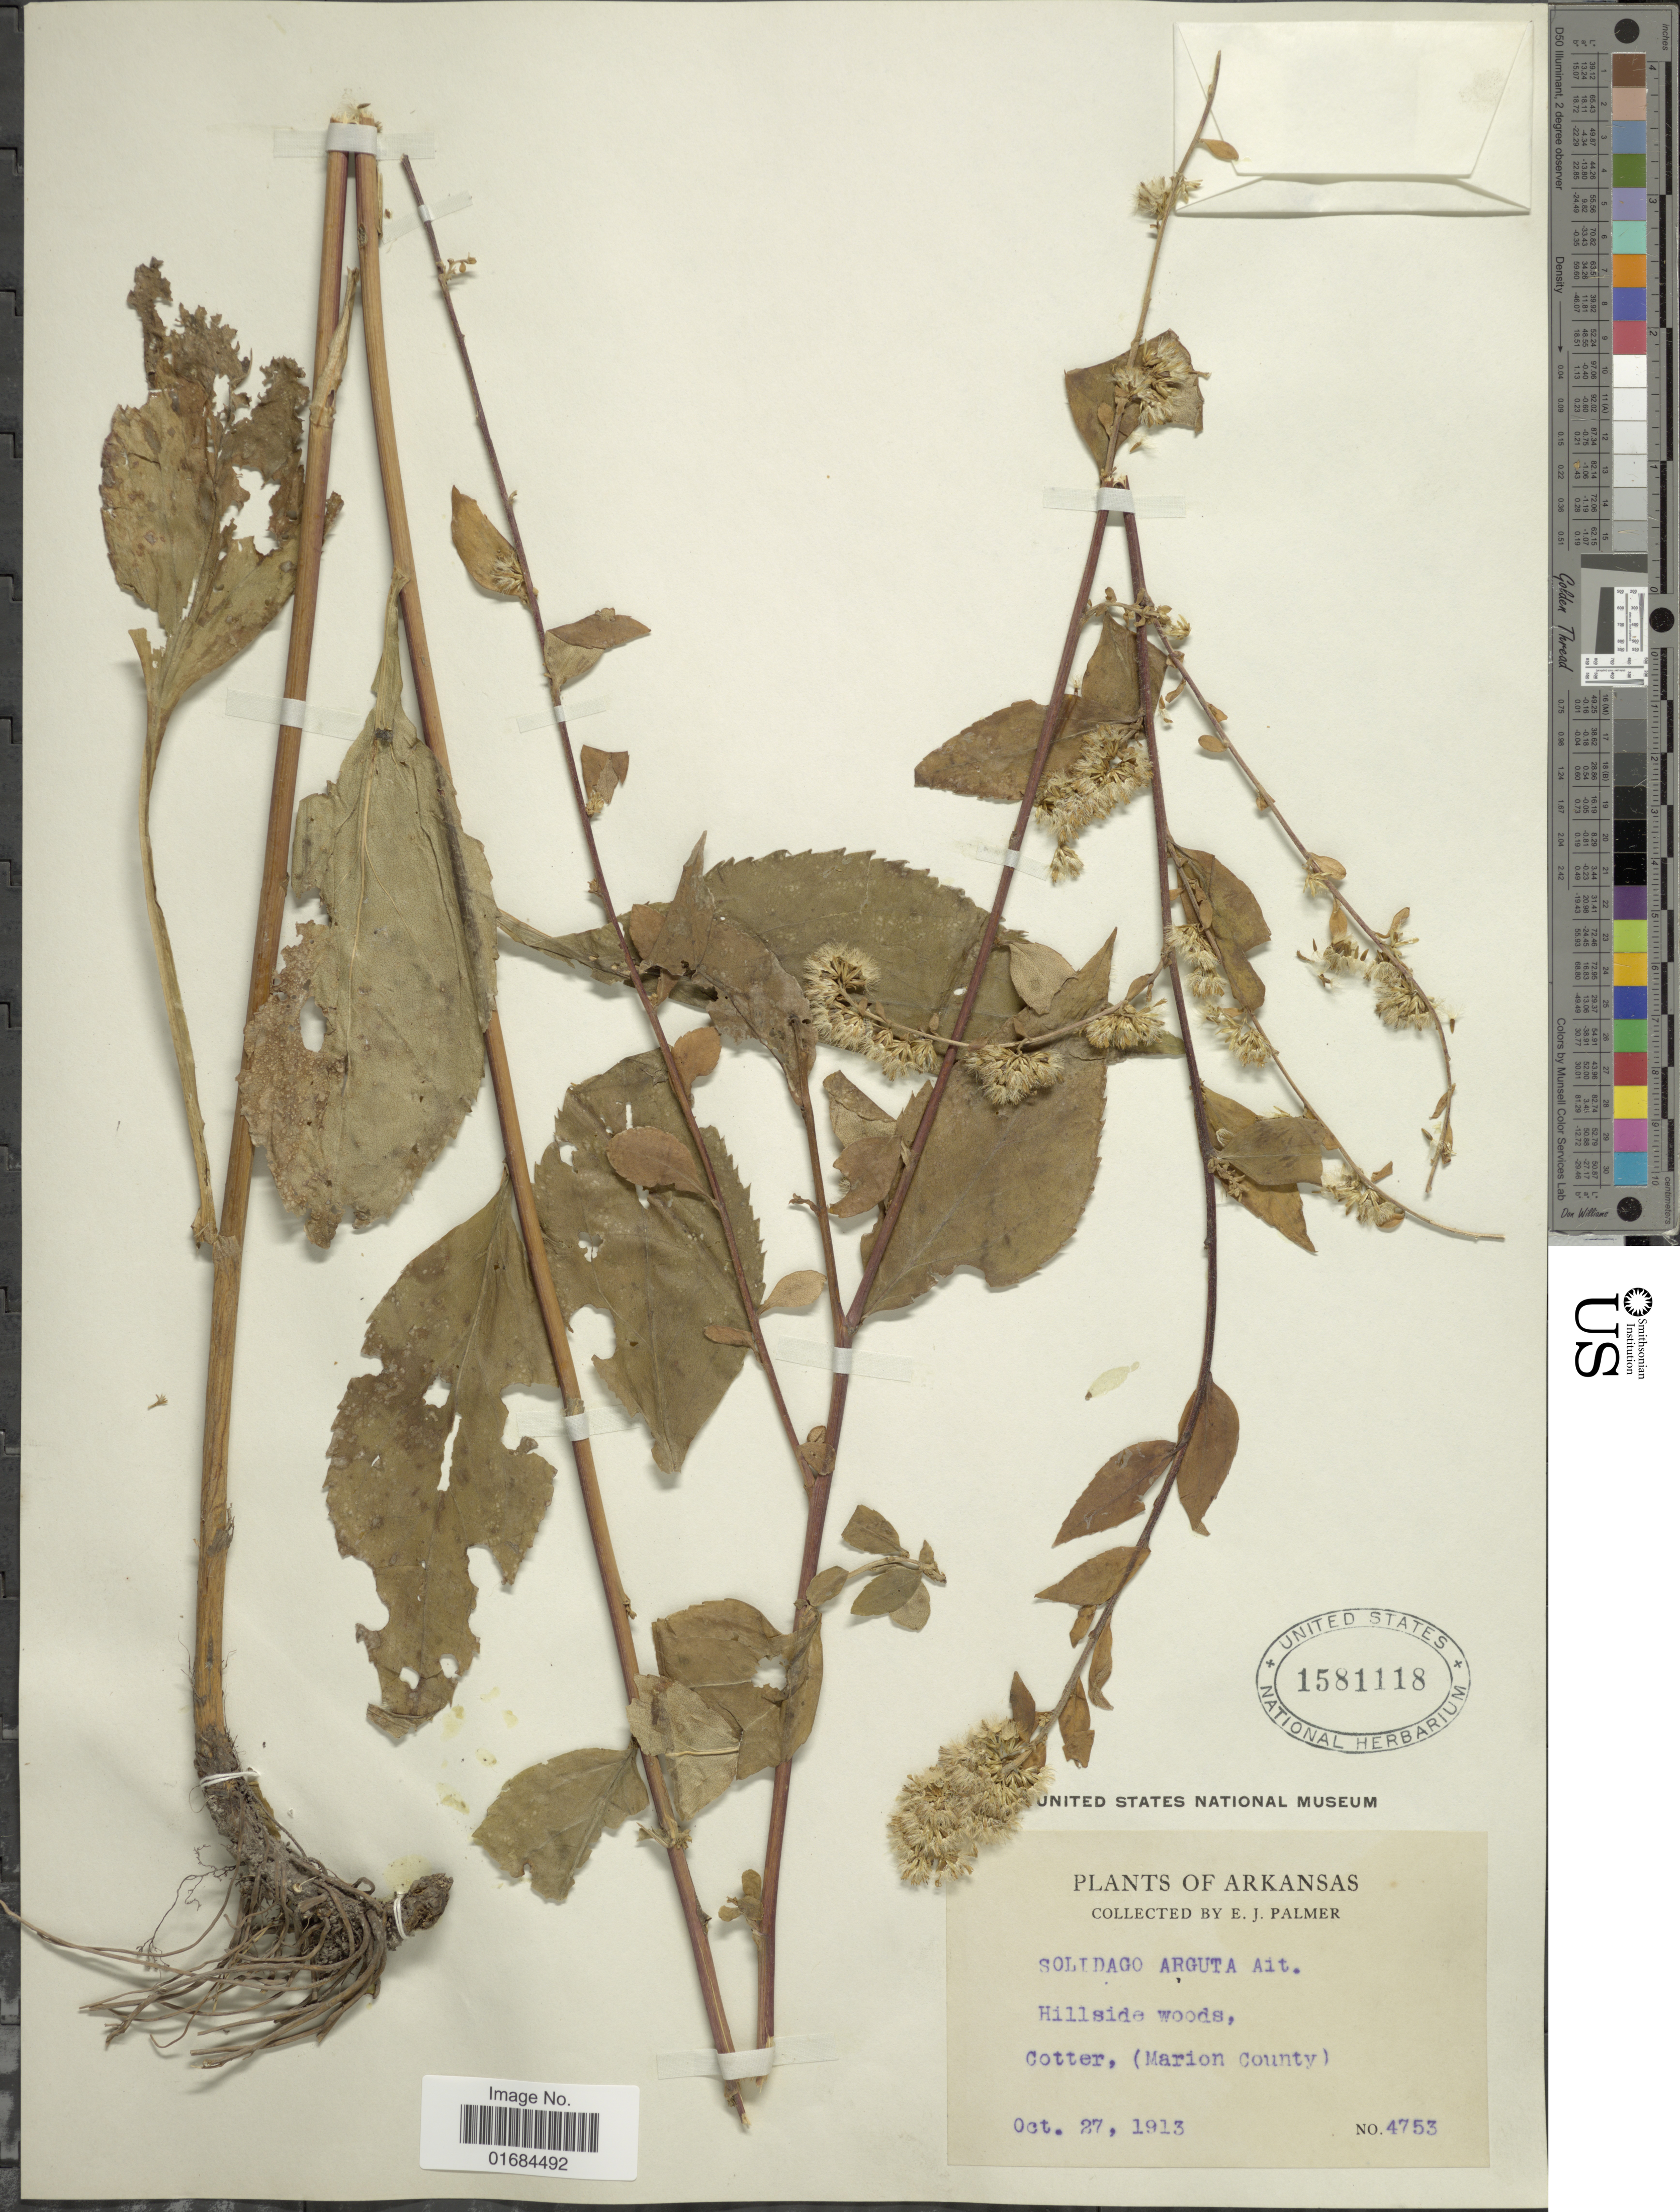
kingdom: Plantae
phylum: Tracheophyta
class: Magnoliopsida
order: Asterales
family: Asteraceae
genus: Solidago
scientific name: Solidago arguta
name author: Aiton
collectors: E. J. Palmer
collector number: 4753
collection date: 1913-10-27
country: United States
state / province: Arkansas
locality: Hillside woods, Cotter ( Marion County).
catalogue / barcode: US 1581118